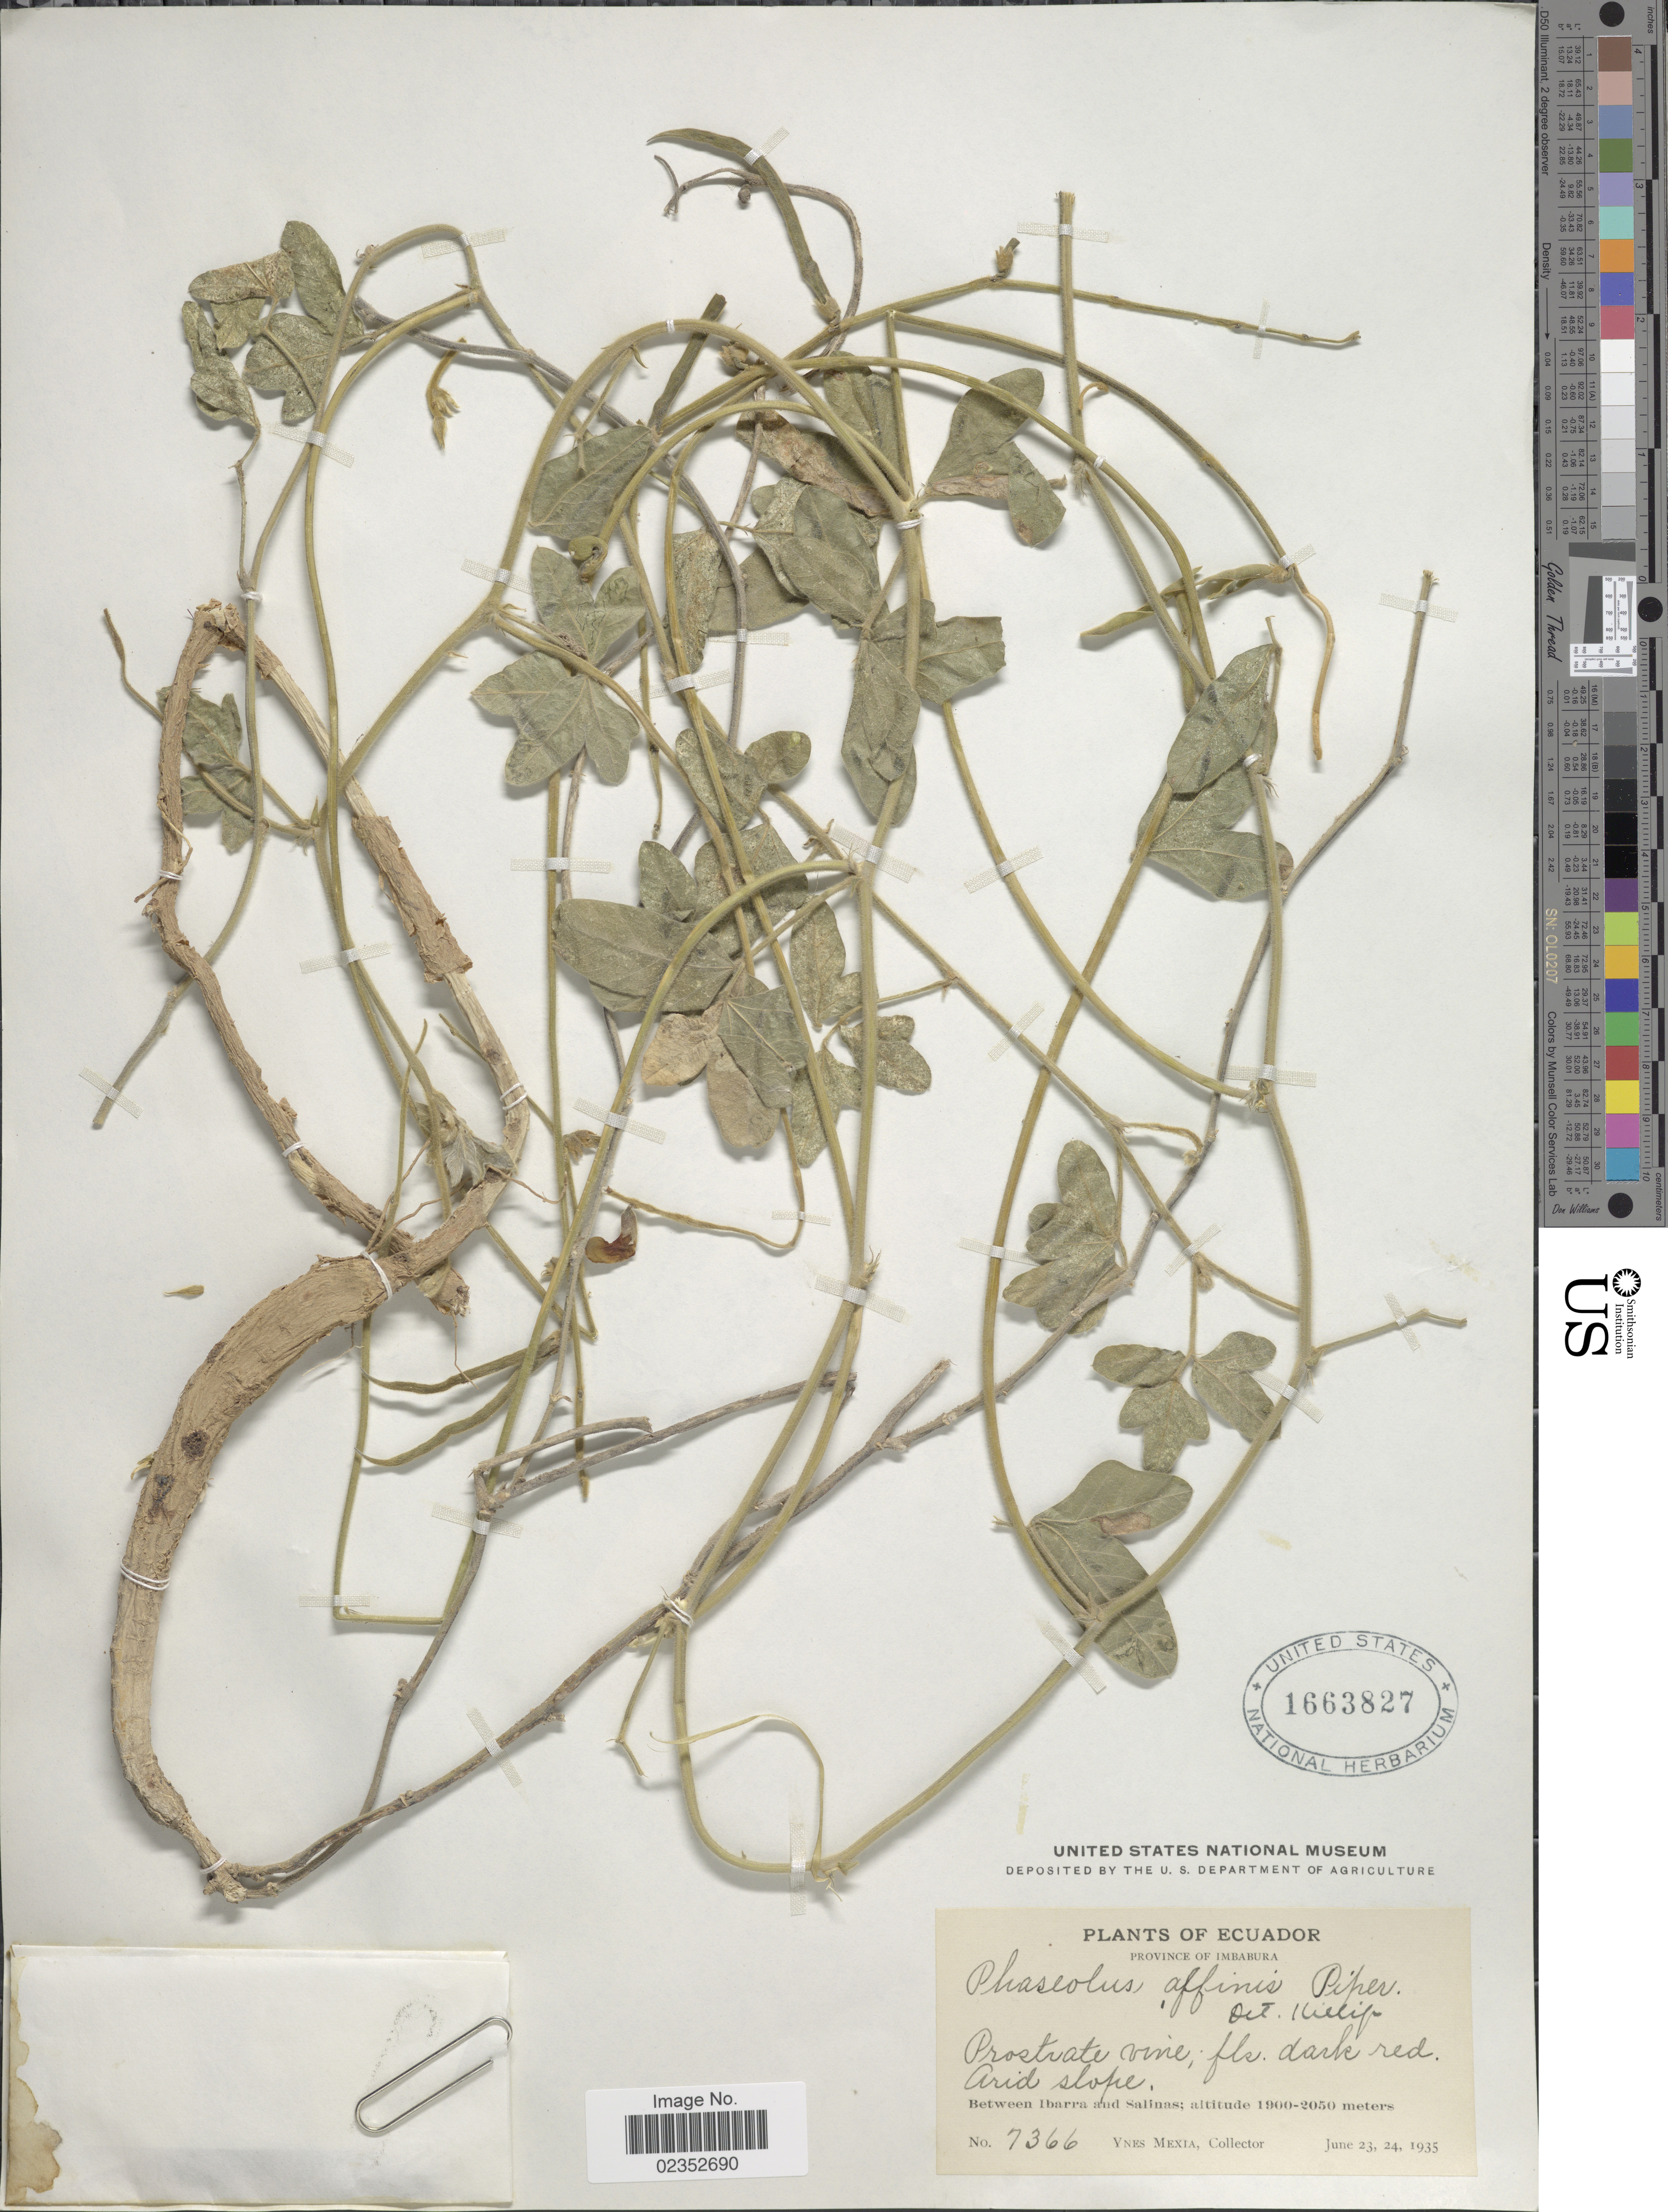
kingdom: Plantae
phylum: Tracheophyta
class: Magnoliopsida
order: Fabales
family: Fabaceae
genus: Macroptilium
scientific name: Macroptilium ecuadoriense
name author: (Hassl.) L. Torres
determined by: Ribeiro, C. L.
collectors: Y. Mexia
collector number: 7366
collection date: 1935-06-23/1935-06-24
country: Ecuador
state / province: Imbabura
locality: Between Ibarra and Salinas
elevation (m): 1900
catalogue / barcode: US 1663827